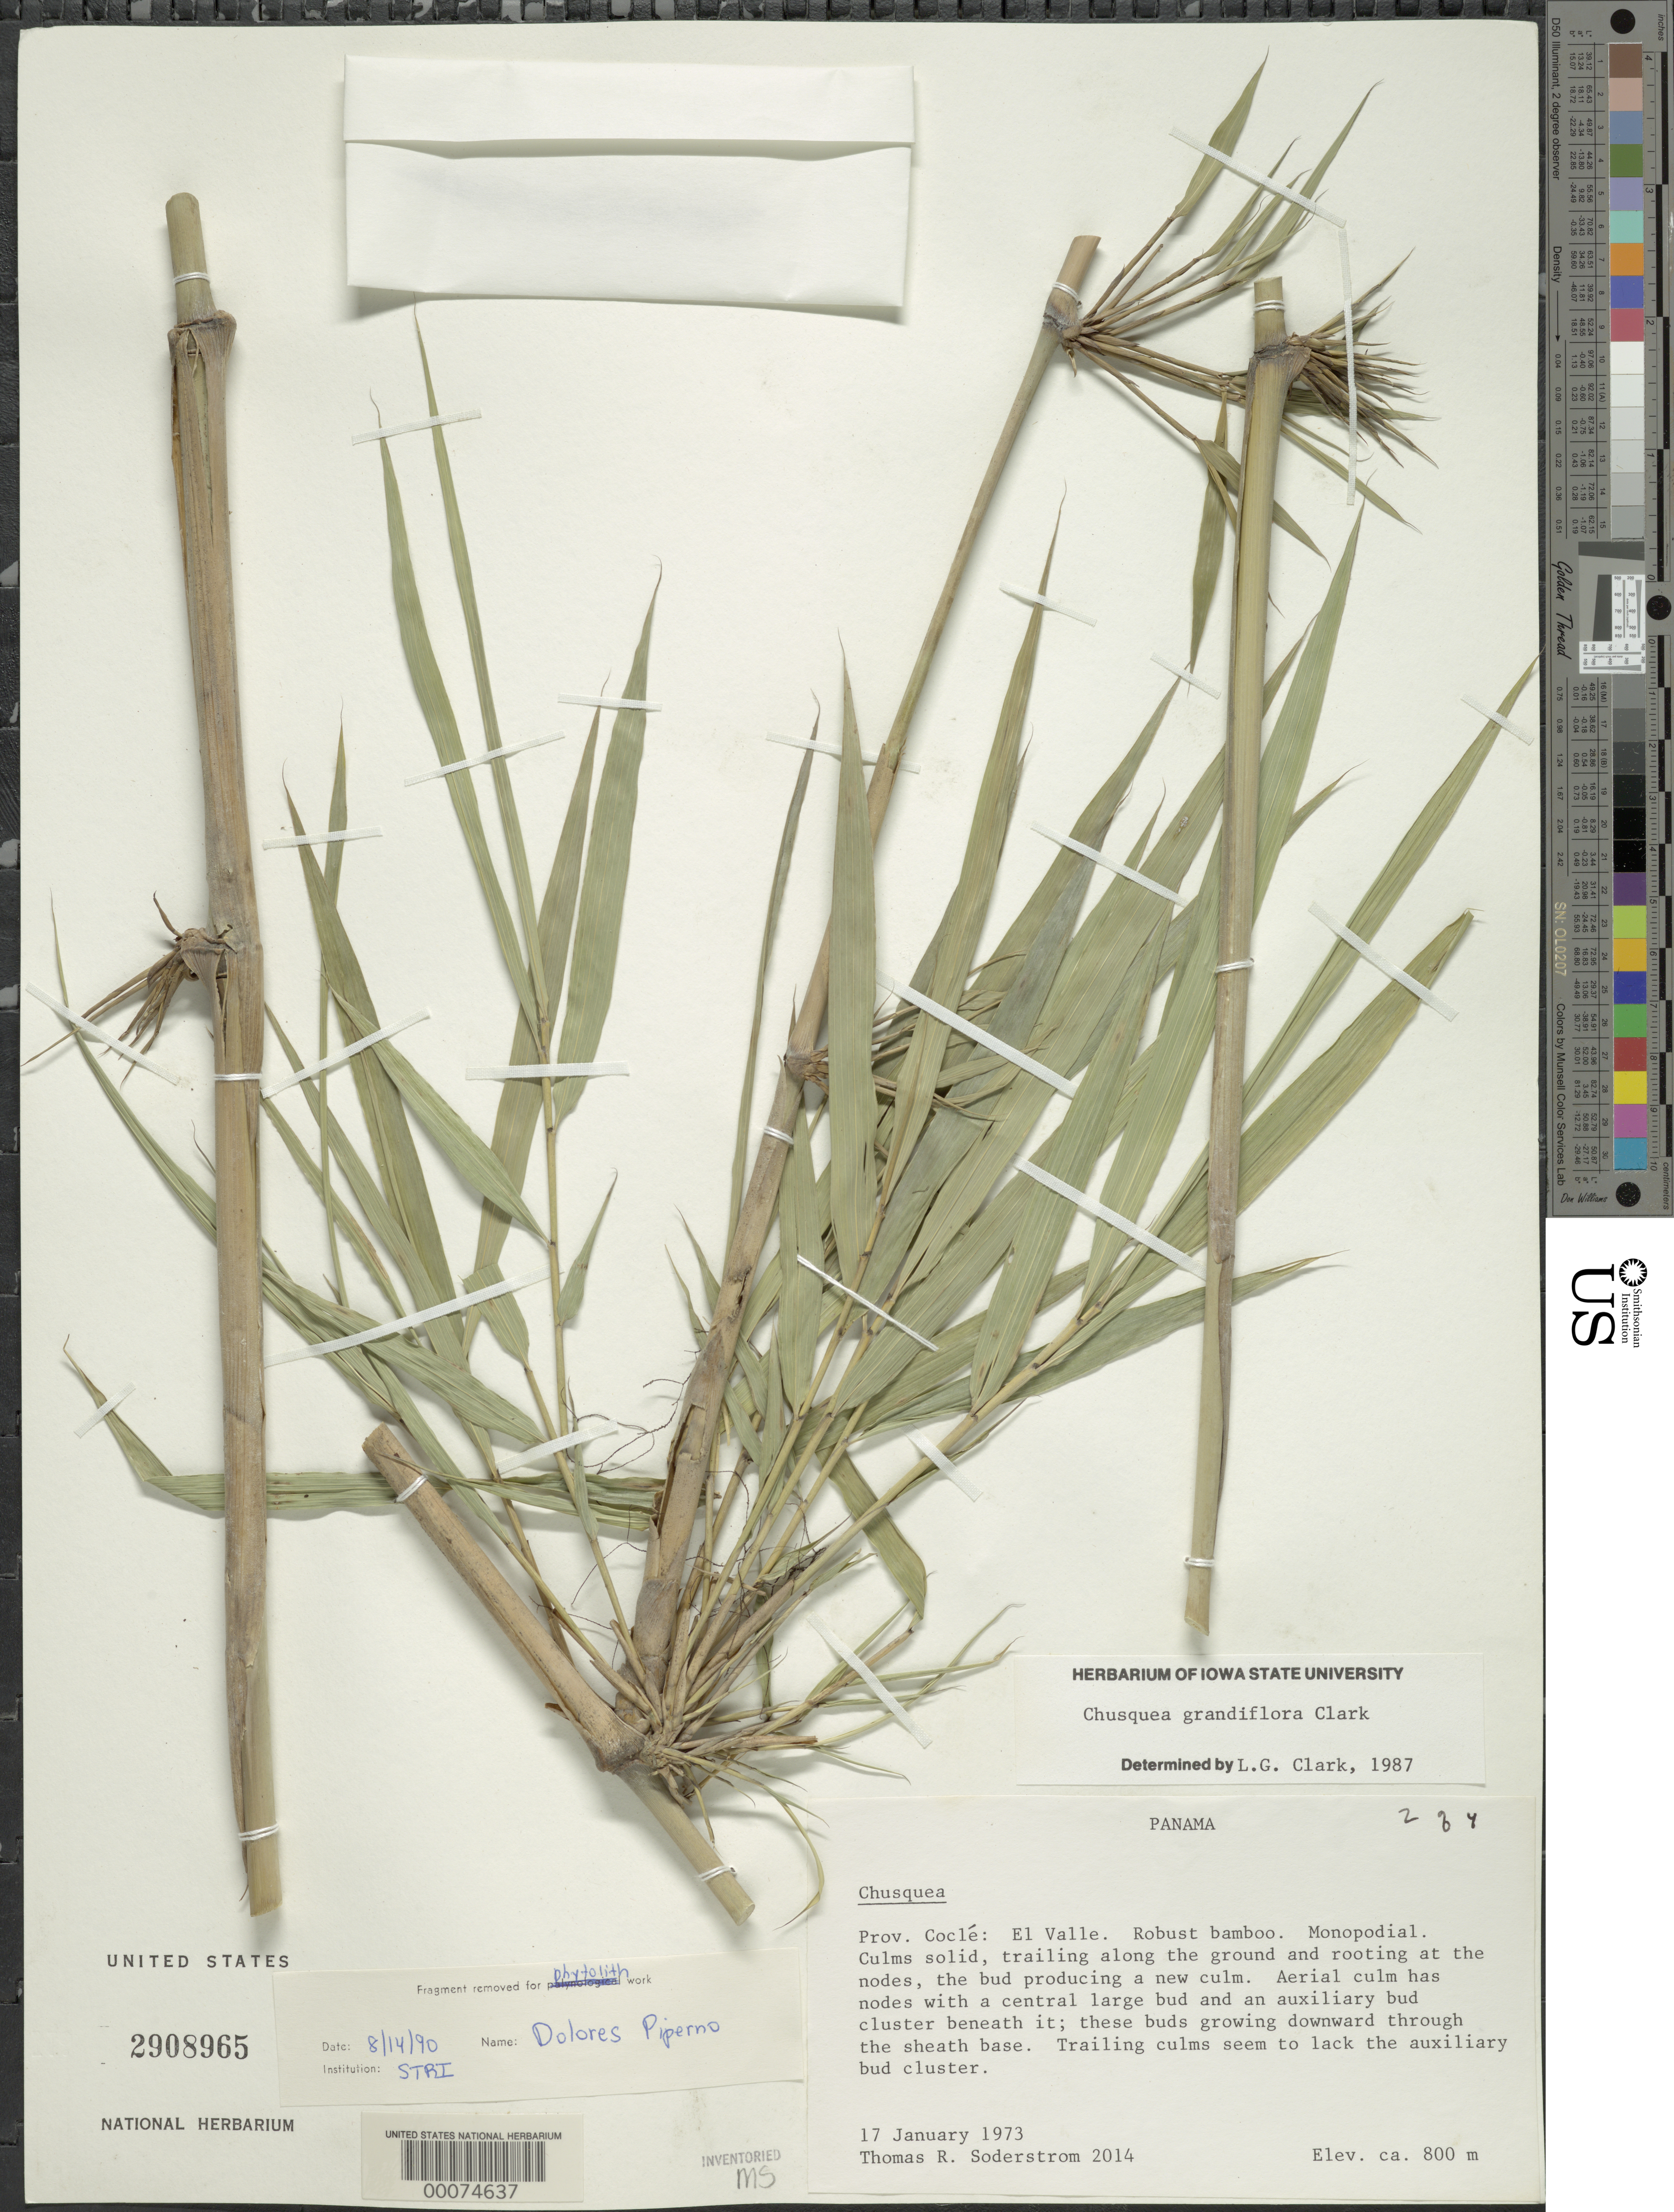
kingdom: Plantae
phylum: Tracheophyta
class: Liliopsida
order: Poales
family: Poaceae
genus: Chusquea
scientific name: Chusquea grandiflora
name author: L.G. Clark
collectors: T. R. Soderstrom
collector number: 2014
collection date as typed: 17 Jan 1973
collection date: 1973-01-17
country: Panama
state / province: Coclé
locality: El Valle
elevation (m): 800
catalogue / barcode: US 2908965